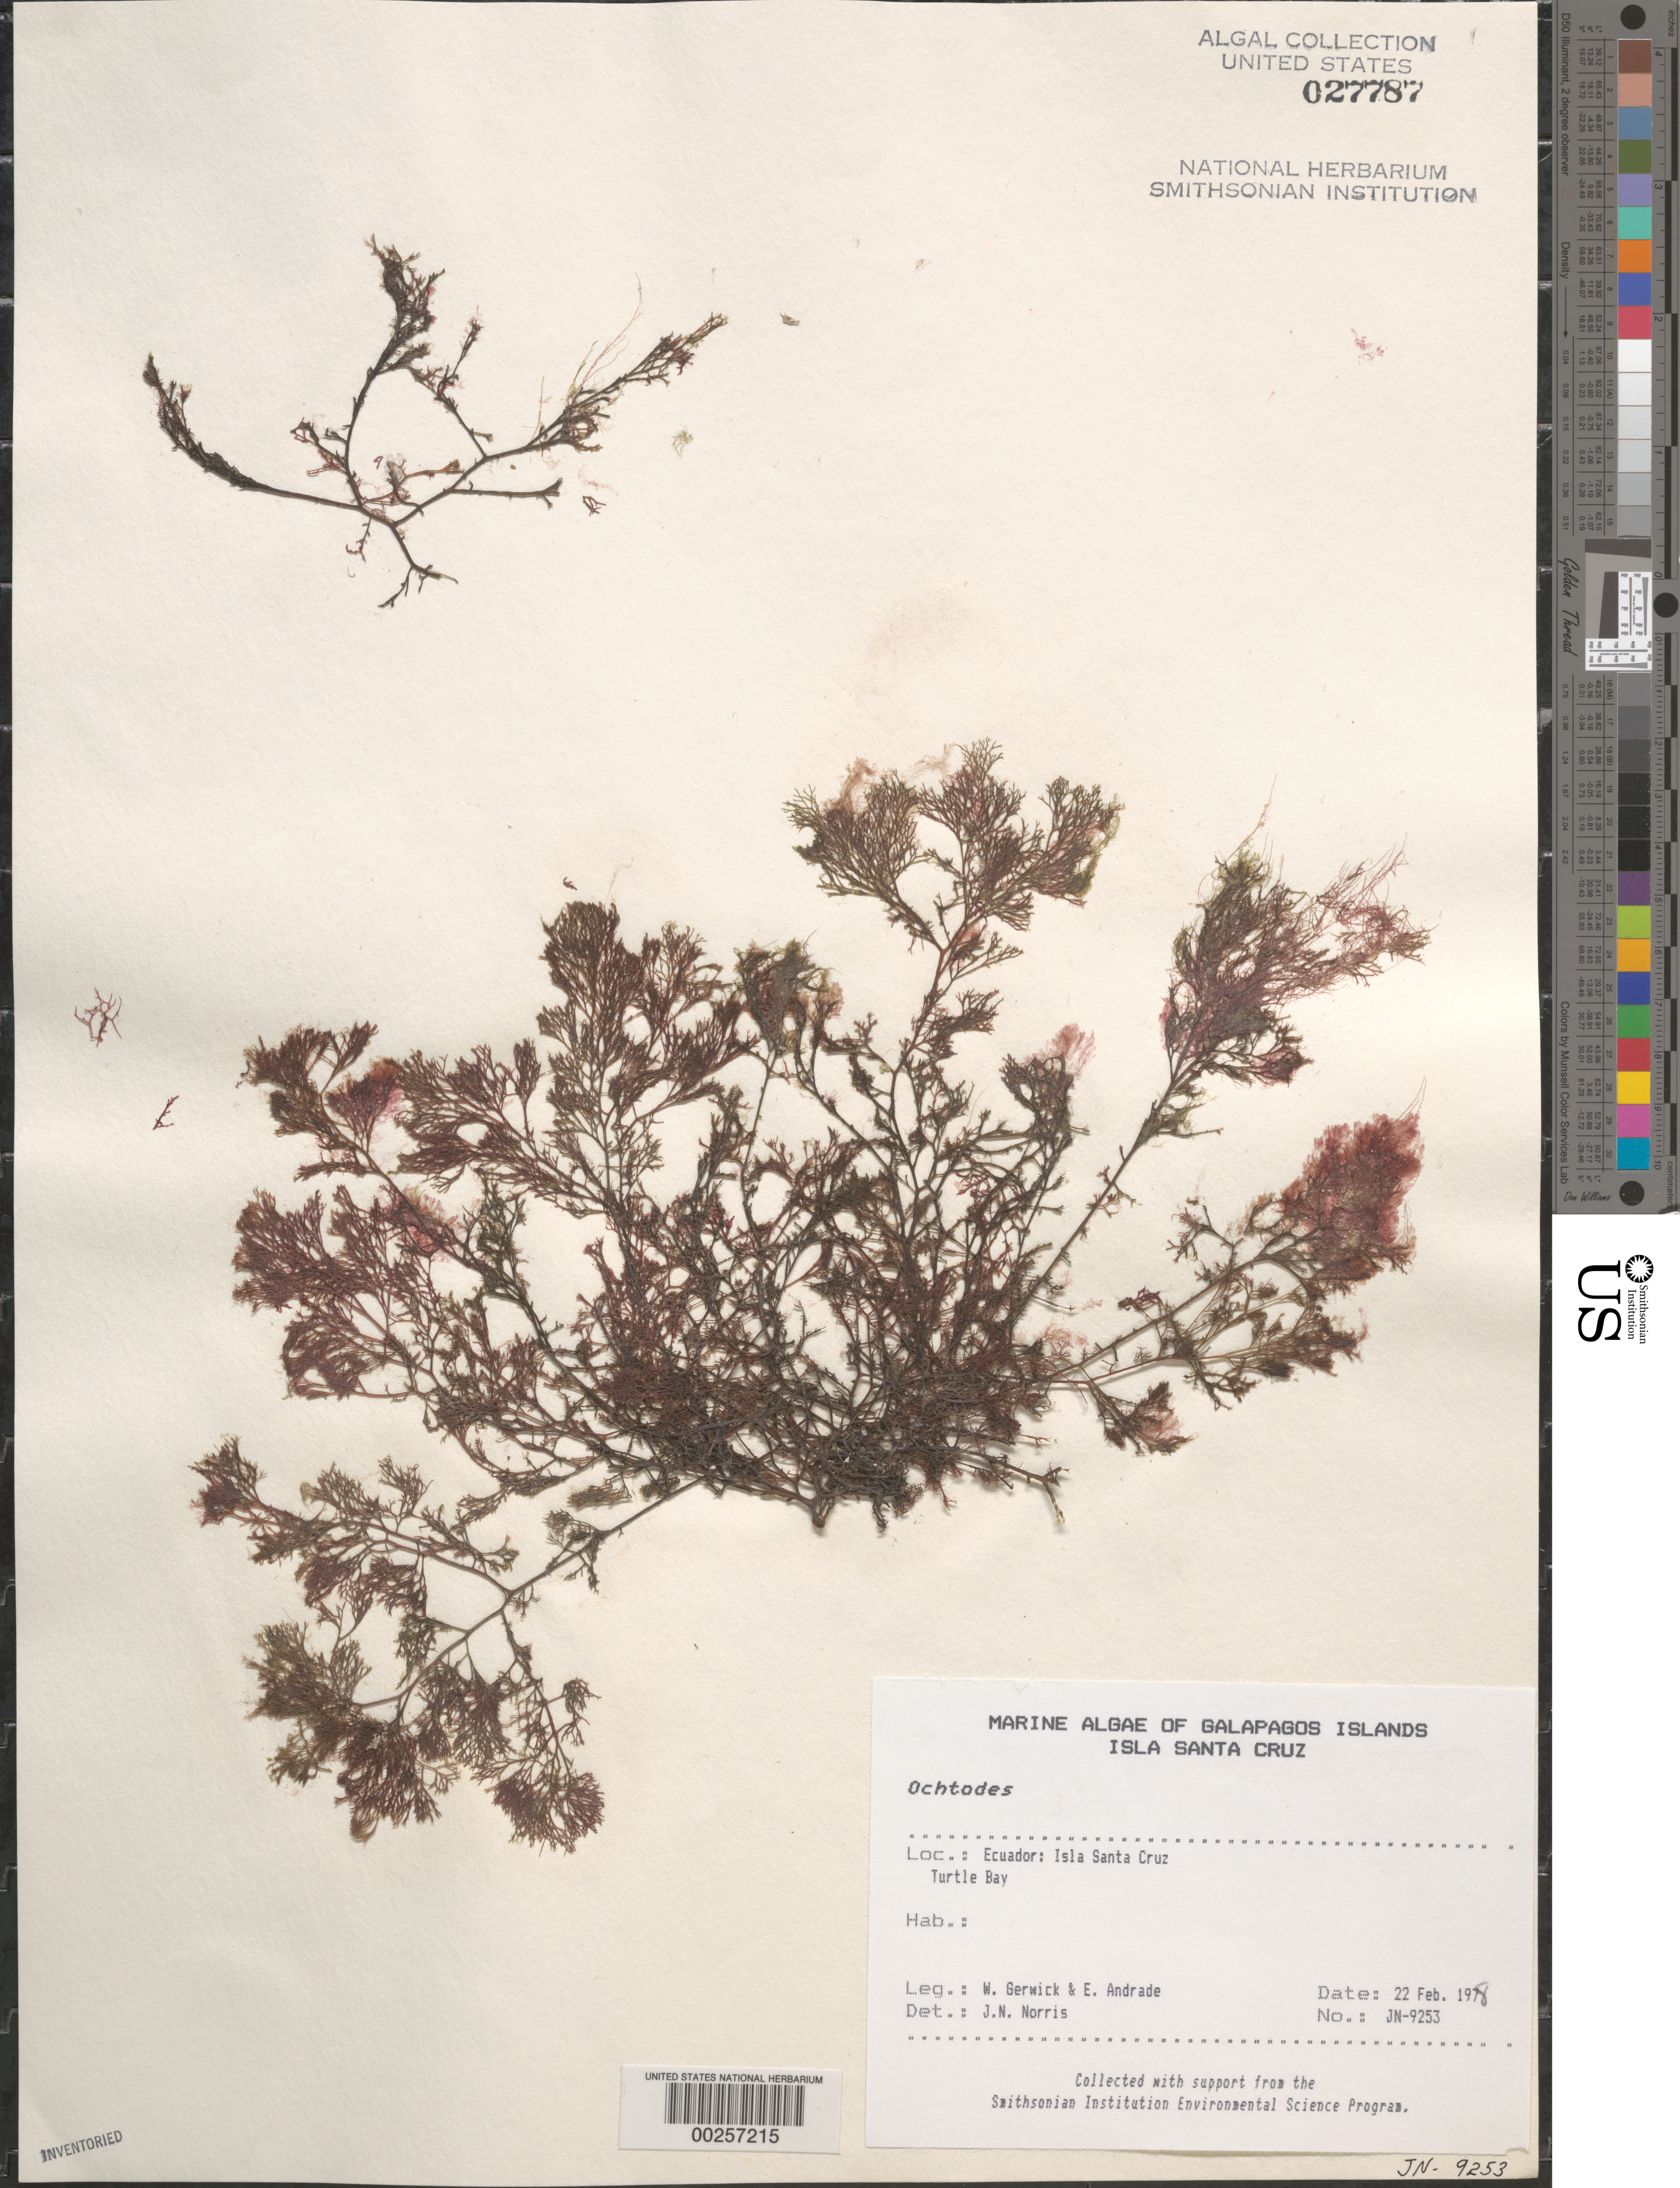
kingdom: Plantae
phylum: Rhodophyta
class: Florideophyceae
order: Gigartinales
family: Rhizophyllidaceae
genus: Ochtodes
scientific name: Ochtodes sp.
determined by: Norris, James N.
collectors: W. Gerwick & E. Andrade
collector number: Jn-9253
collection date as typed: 22 Feb 1978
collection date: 1978-02-22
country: Ecuador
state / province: Colón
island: Santa Cruz [Indefatigable, Chaves]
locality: Turtle Bay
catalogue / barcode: US 27787